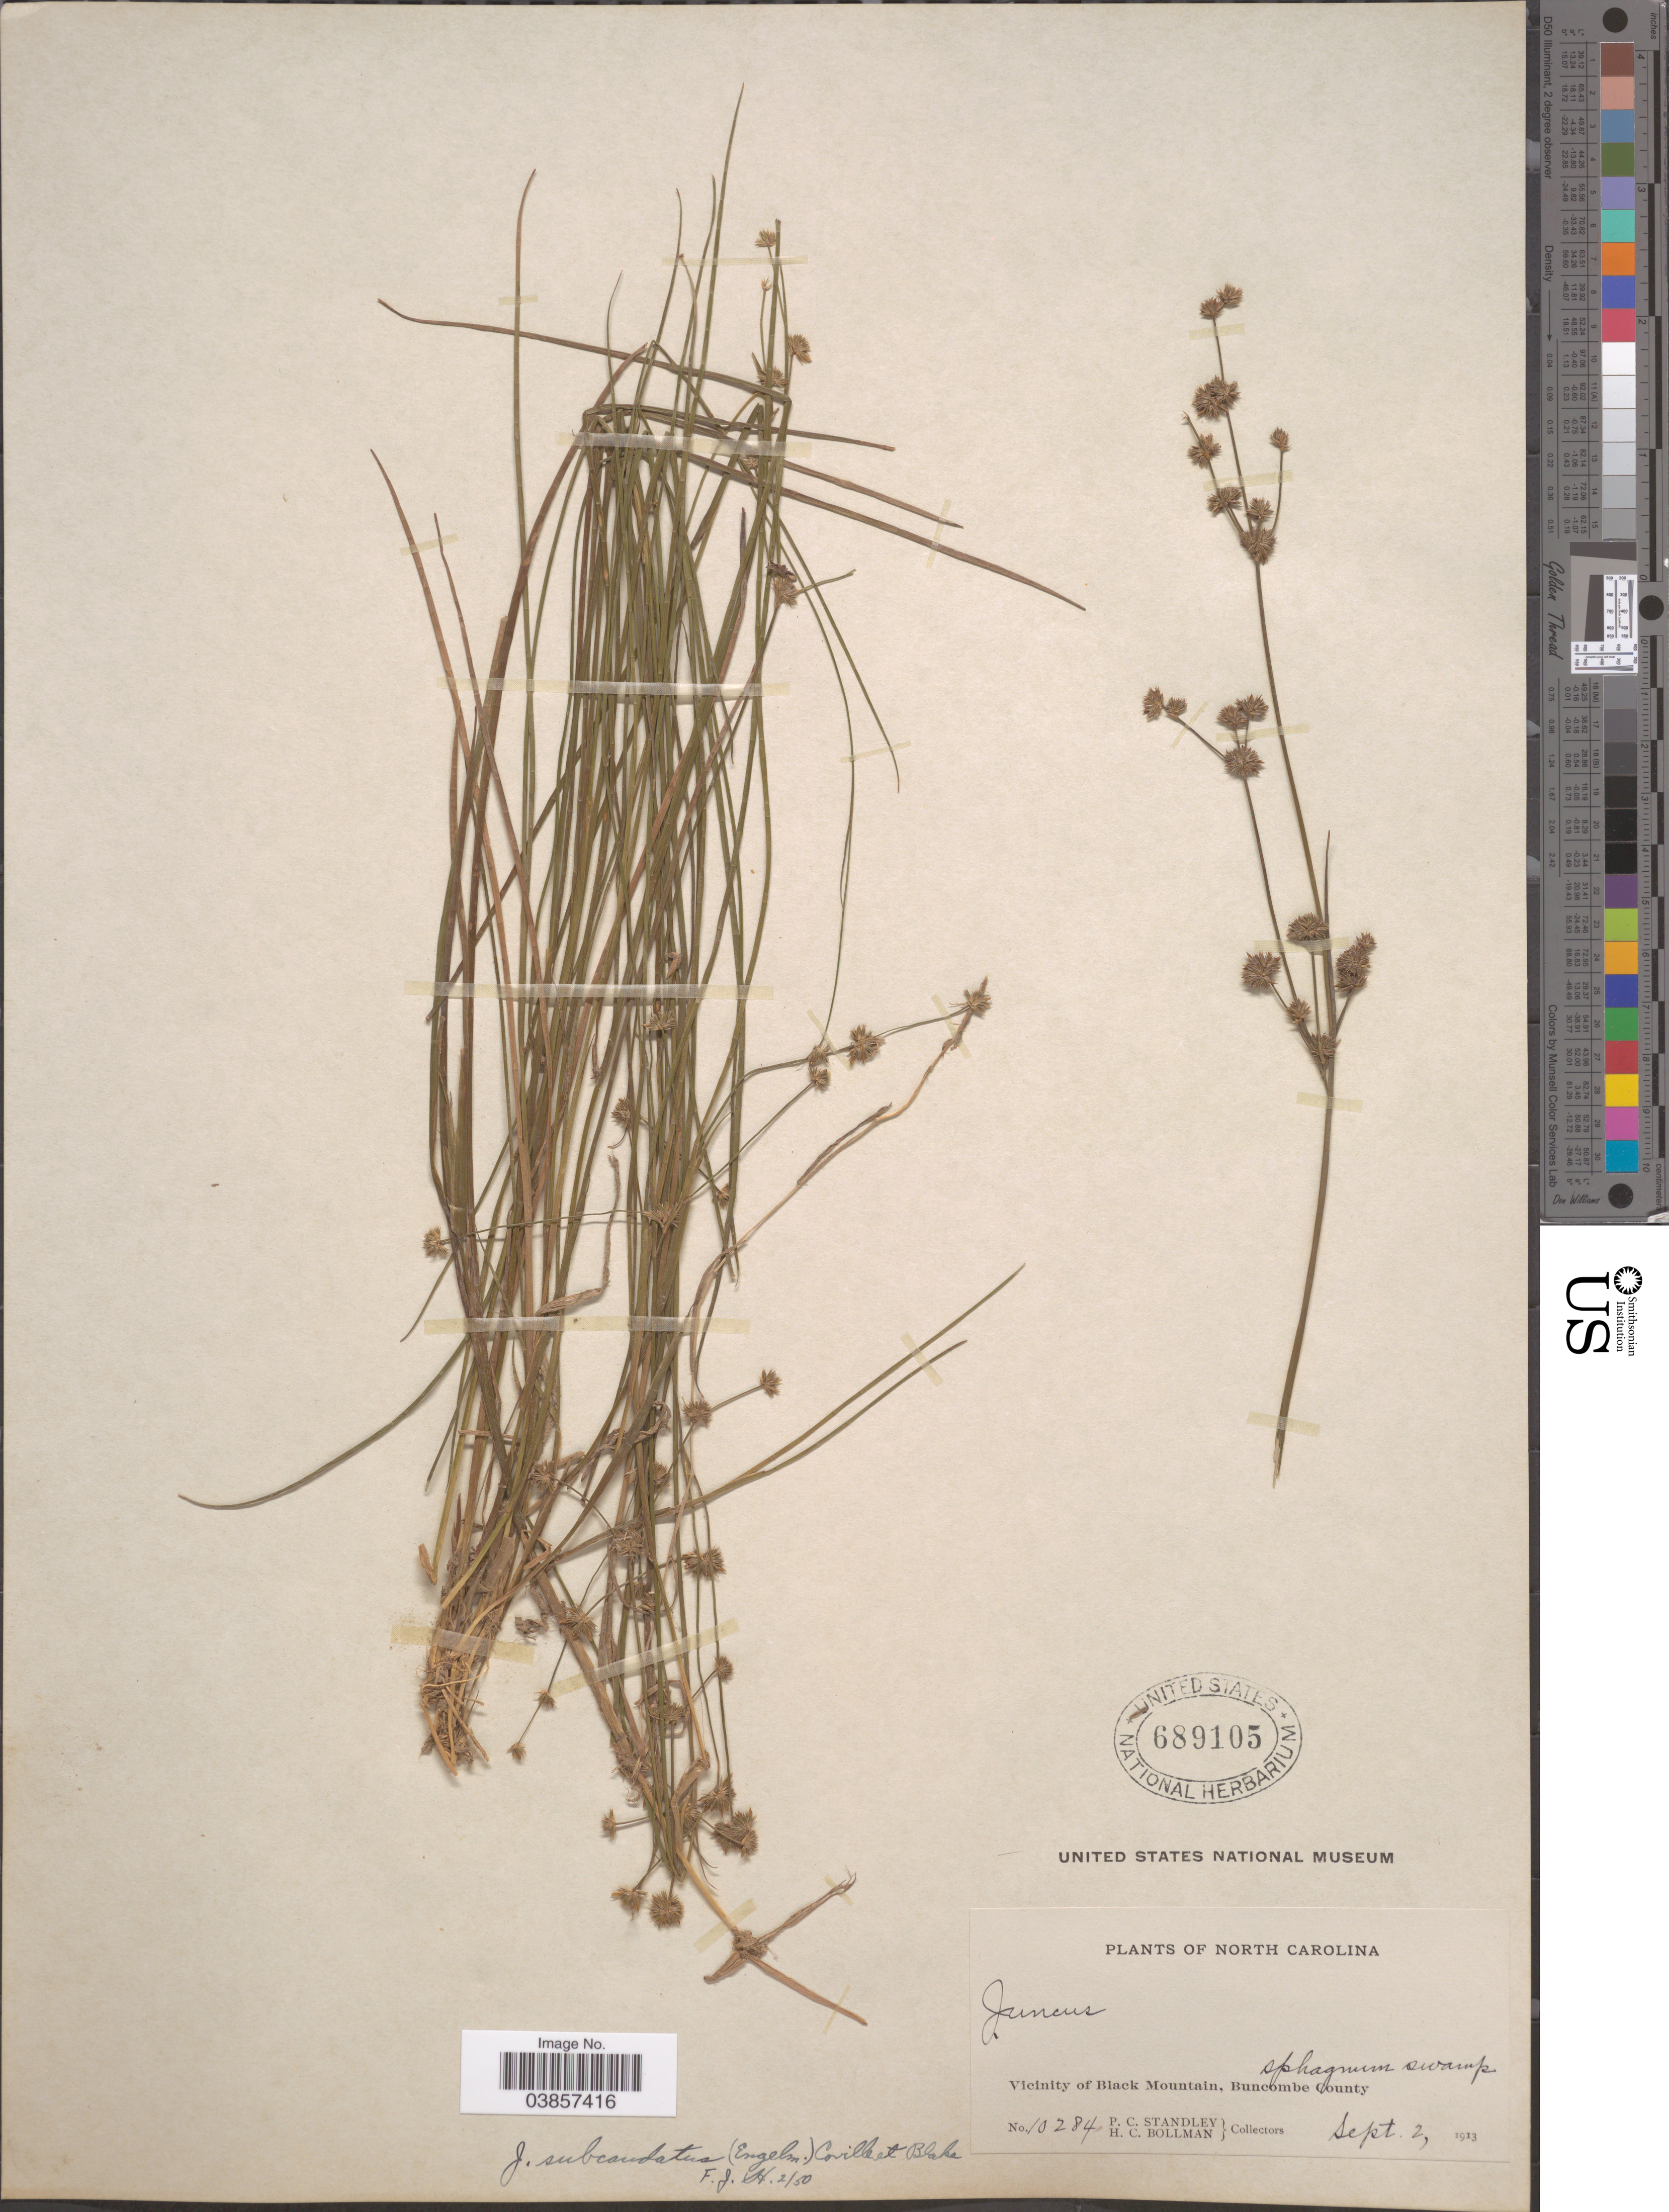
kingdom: Plantae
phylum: Tracheophyta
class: Liliopsida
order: Poales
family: Juncaceae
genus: Juncus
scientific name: Juncus subcaudatus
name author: (Engelm. ex A. Gray) Coville & S.F. Blake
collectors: P. C. Standley & H. C. Bollman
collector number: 10284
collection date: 1913-09-02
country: United States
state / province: North Carolina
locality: Vicinity of Black Mountain, Buncombe County.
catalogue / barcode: US 689105